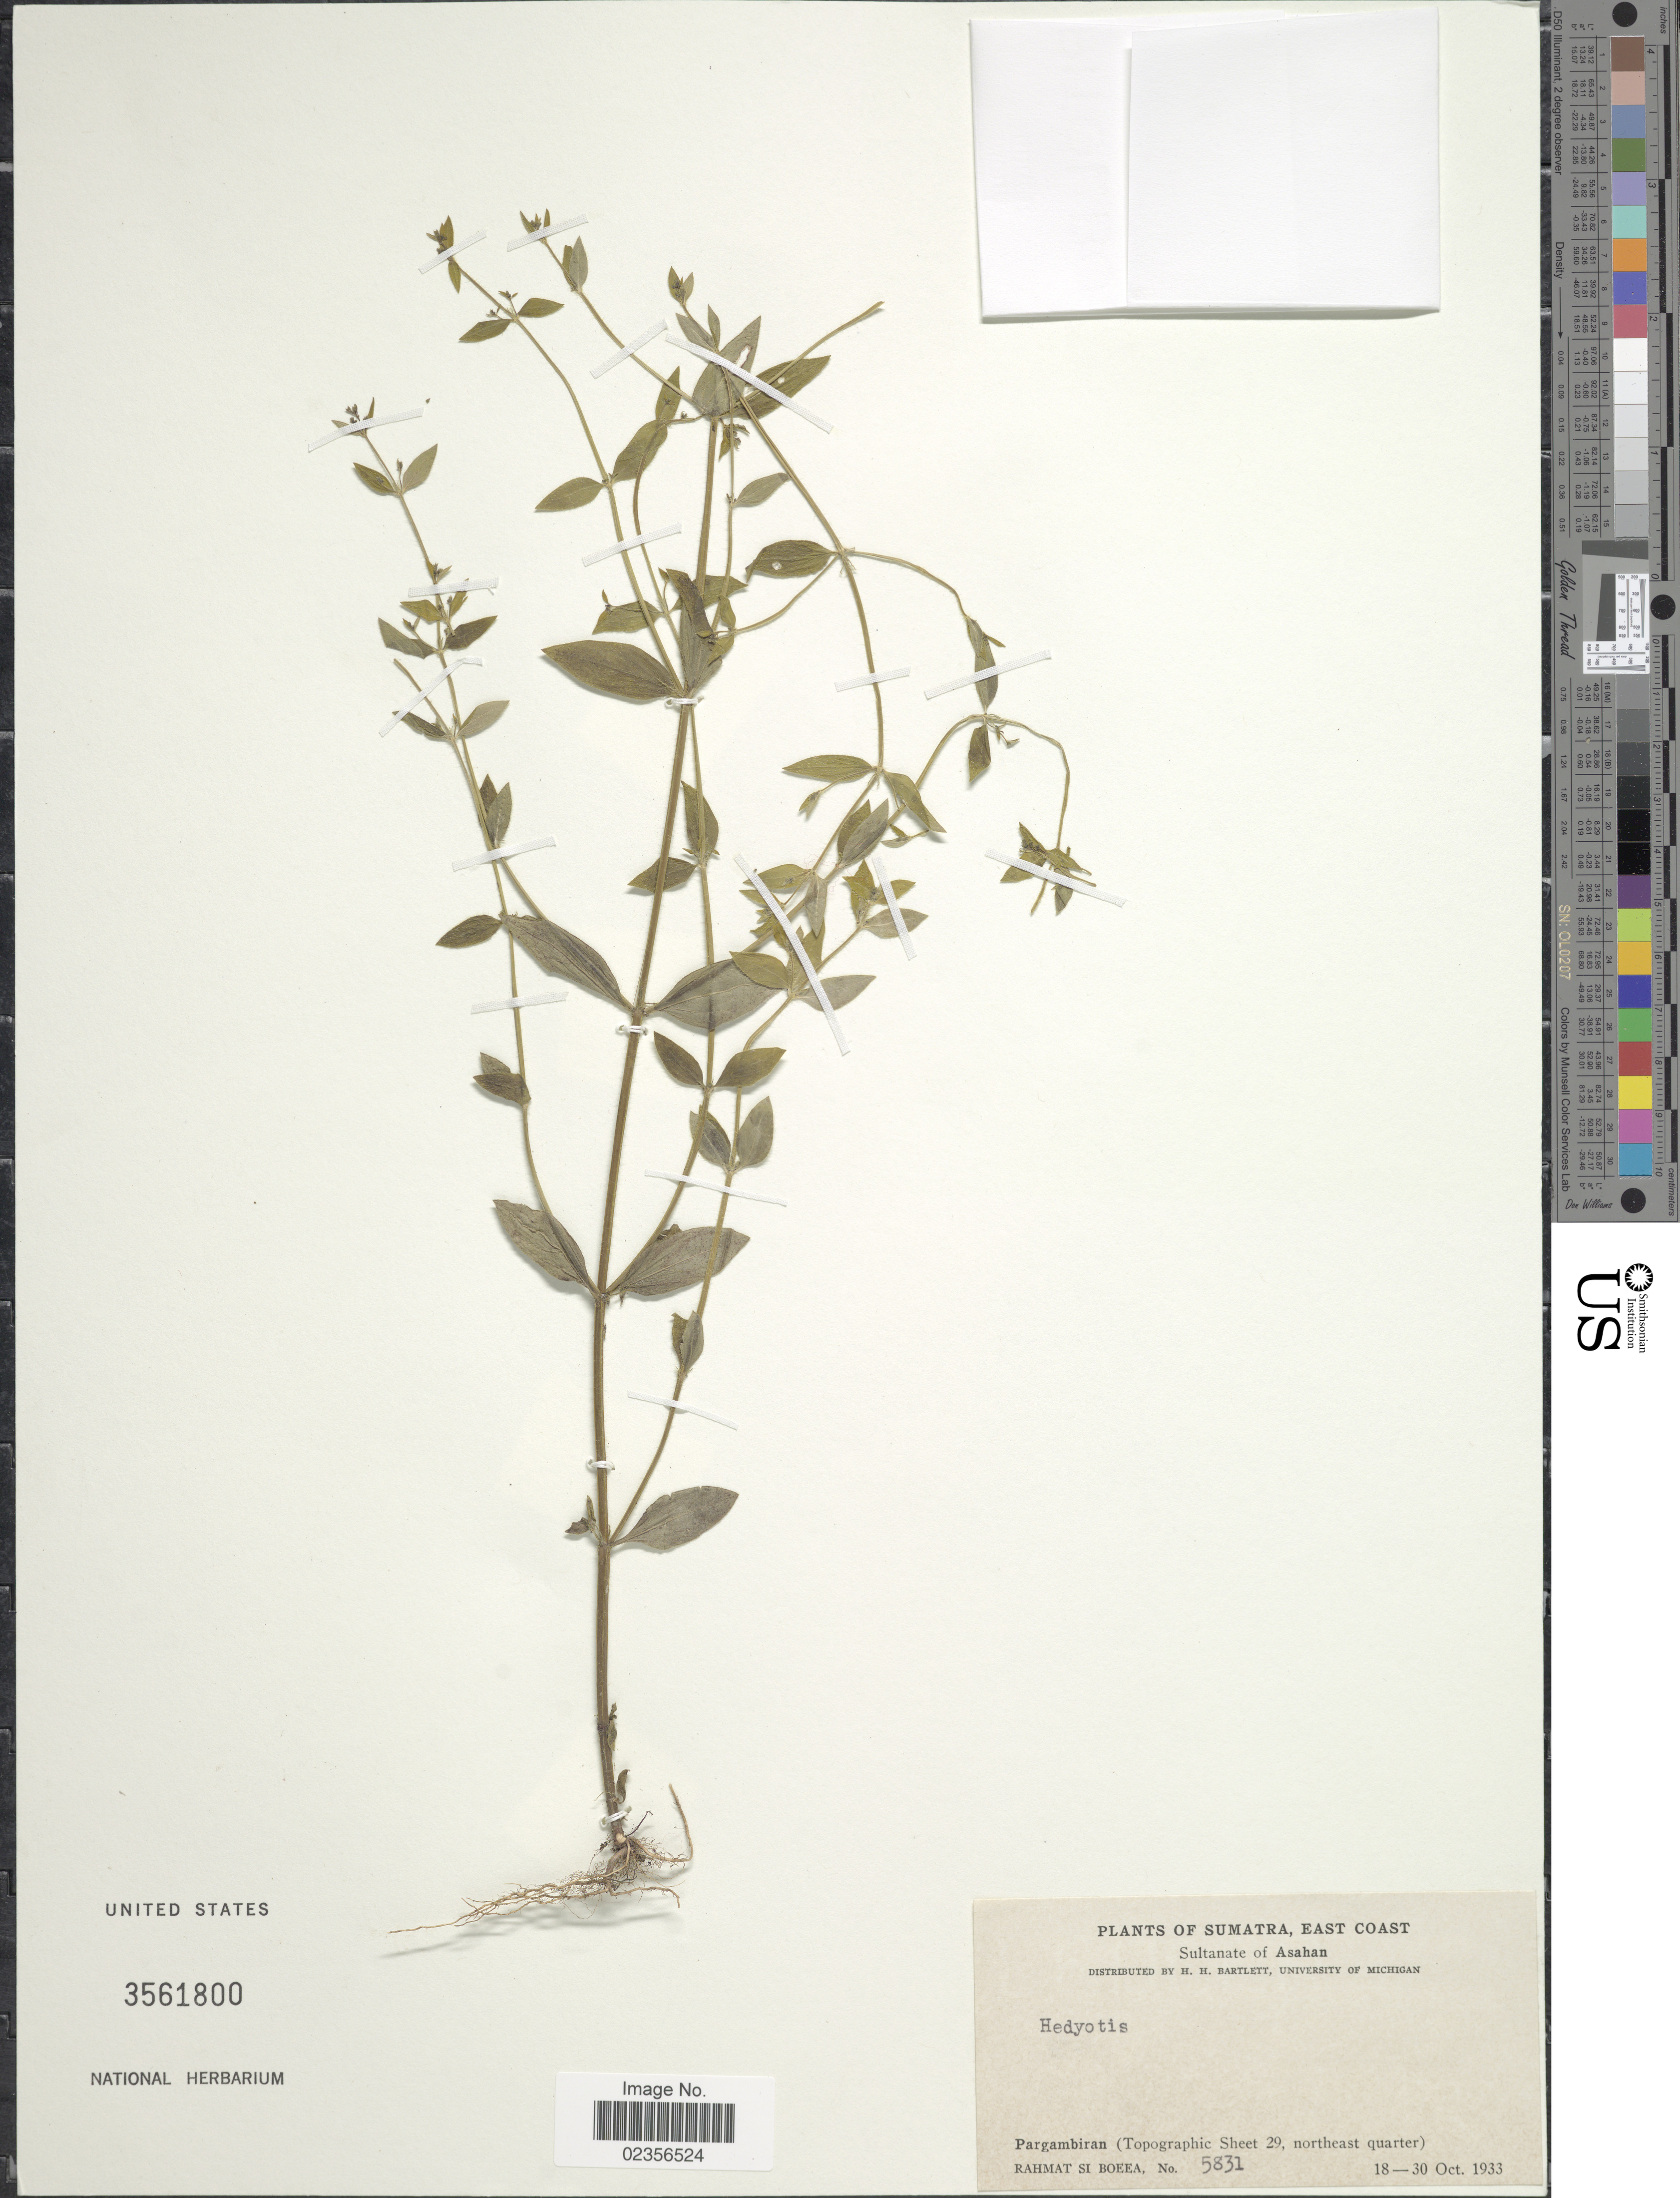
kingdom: Plantae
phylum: Tracheophyta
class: Magnoliopsida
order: Gentianales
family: Rubiaceae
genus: Hedyotis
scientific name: Hedyotis sp.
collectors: Rahmat Si Boeea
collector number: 5831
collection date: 1933-10-18/1933-10-30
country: Indonesia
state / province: Sumatra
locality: East Coast. Paragambiran (Topographic Sheet 29, northeast quarter)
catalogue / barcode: US 3561800